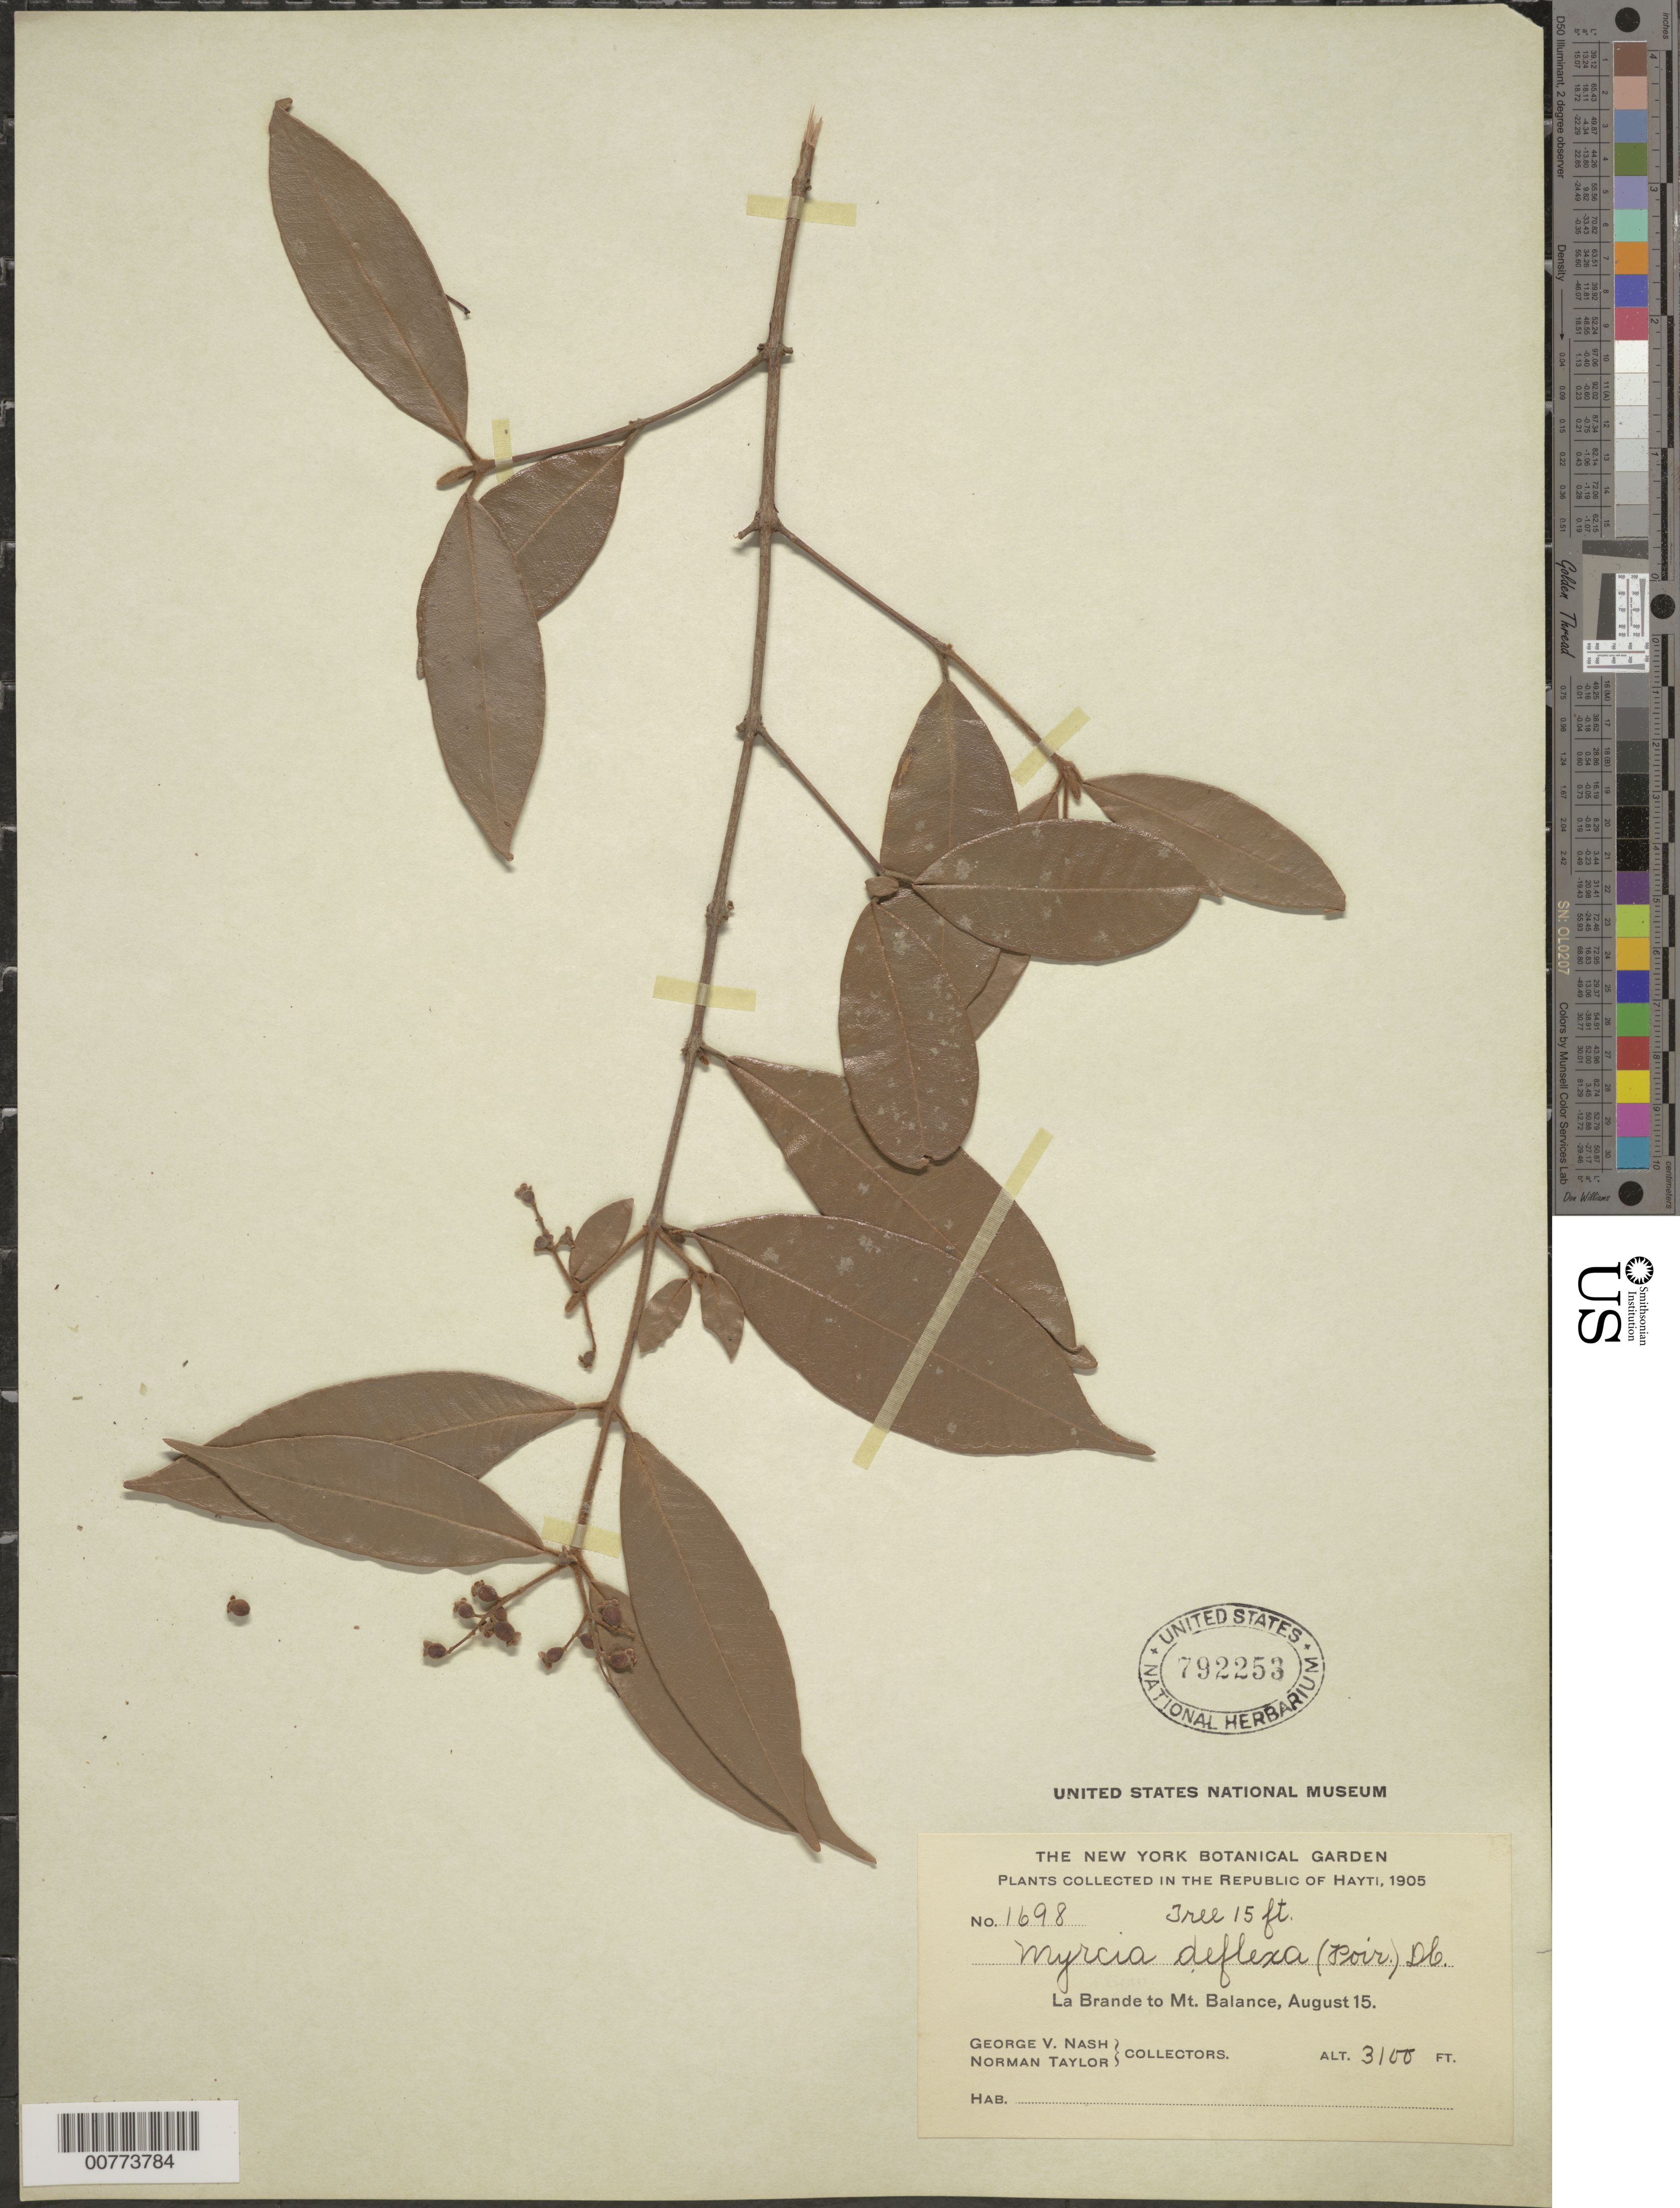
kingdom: Plantae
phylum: Tracheophyta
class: Magnoliopsida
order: Myrtales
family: Myrtaceae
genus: Myrcia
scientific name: Myrcia deflexa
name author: (Poir.) DC.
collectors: G. V. Nash & N. Taylor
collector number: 1698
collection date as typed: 15 Aug 1905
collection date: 1905-08-15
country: Haiti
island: Hispaniola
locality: La Brande to Mt. Balance.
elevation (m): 945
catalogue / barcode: US 792253